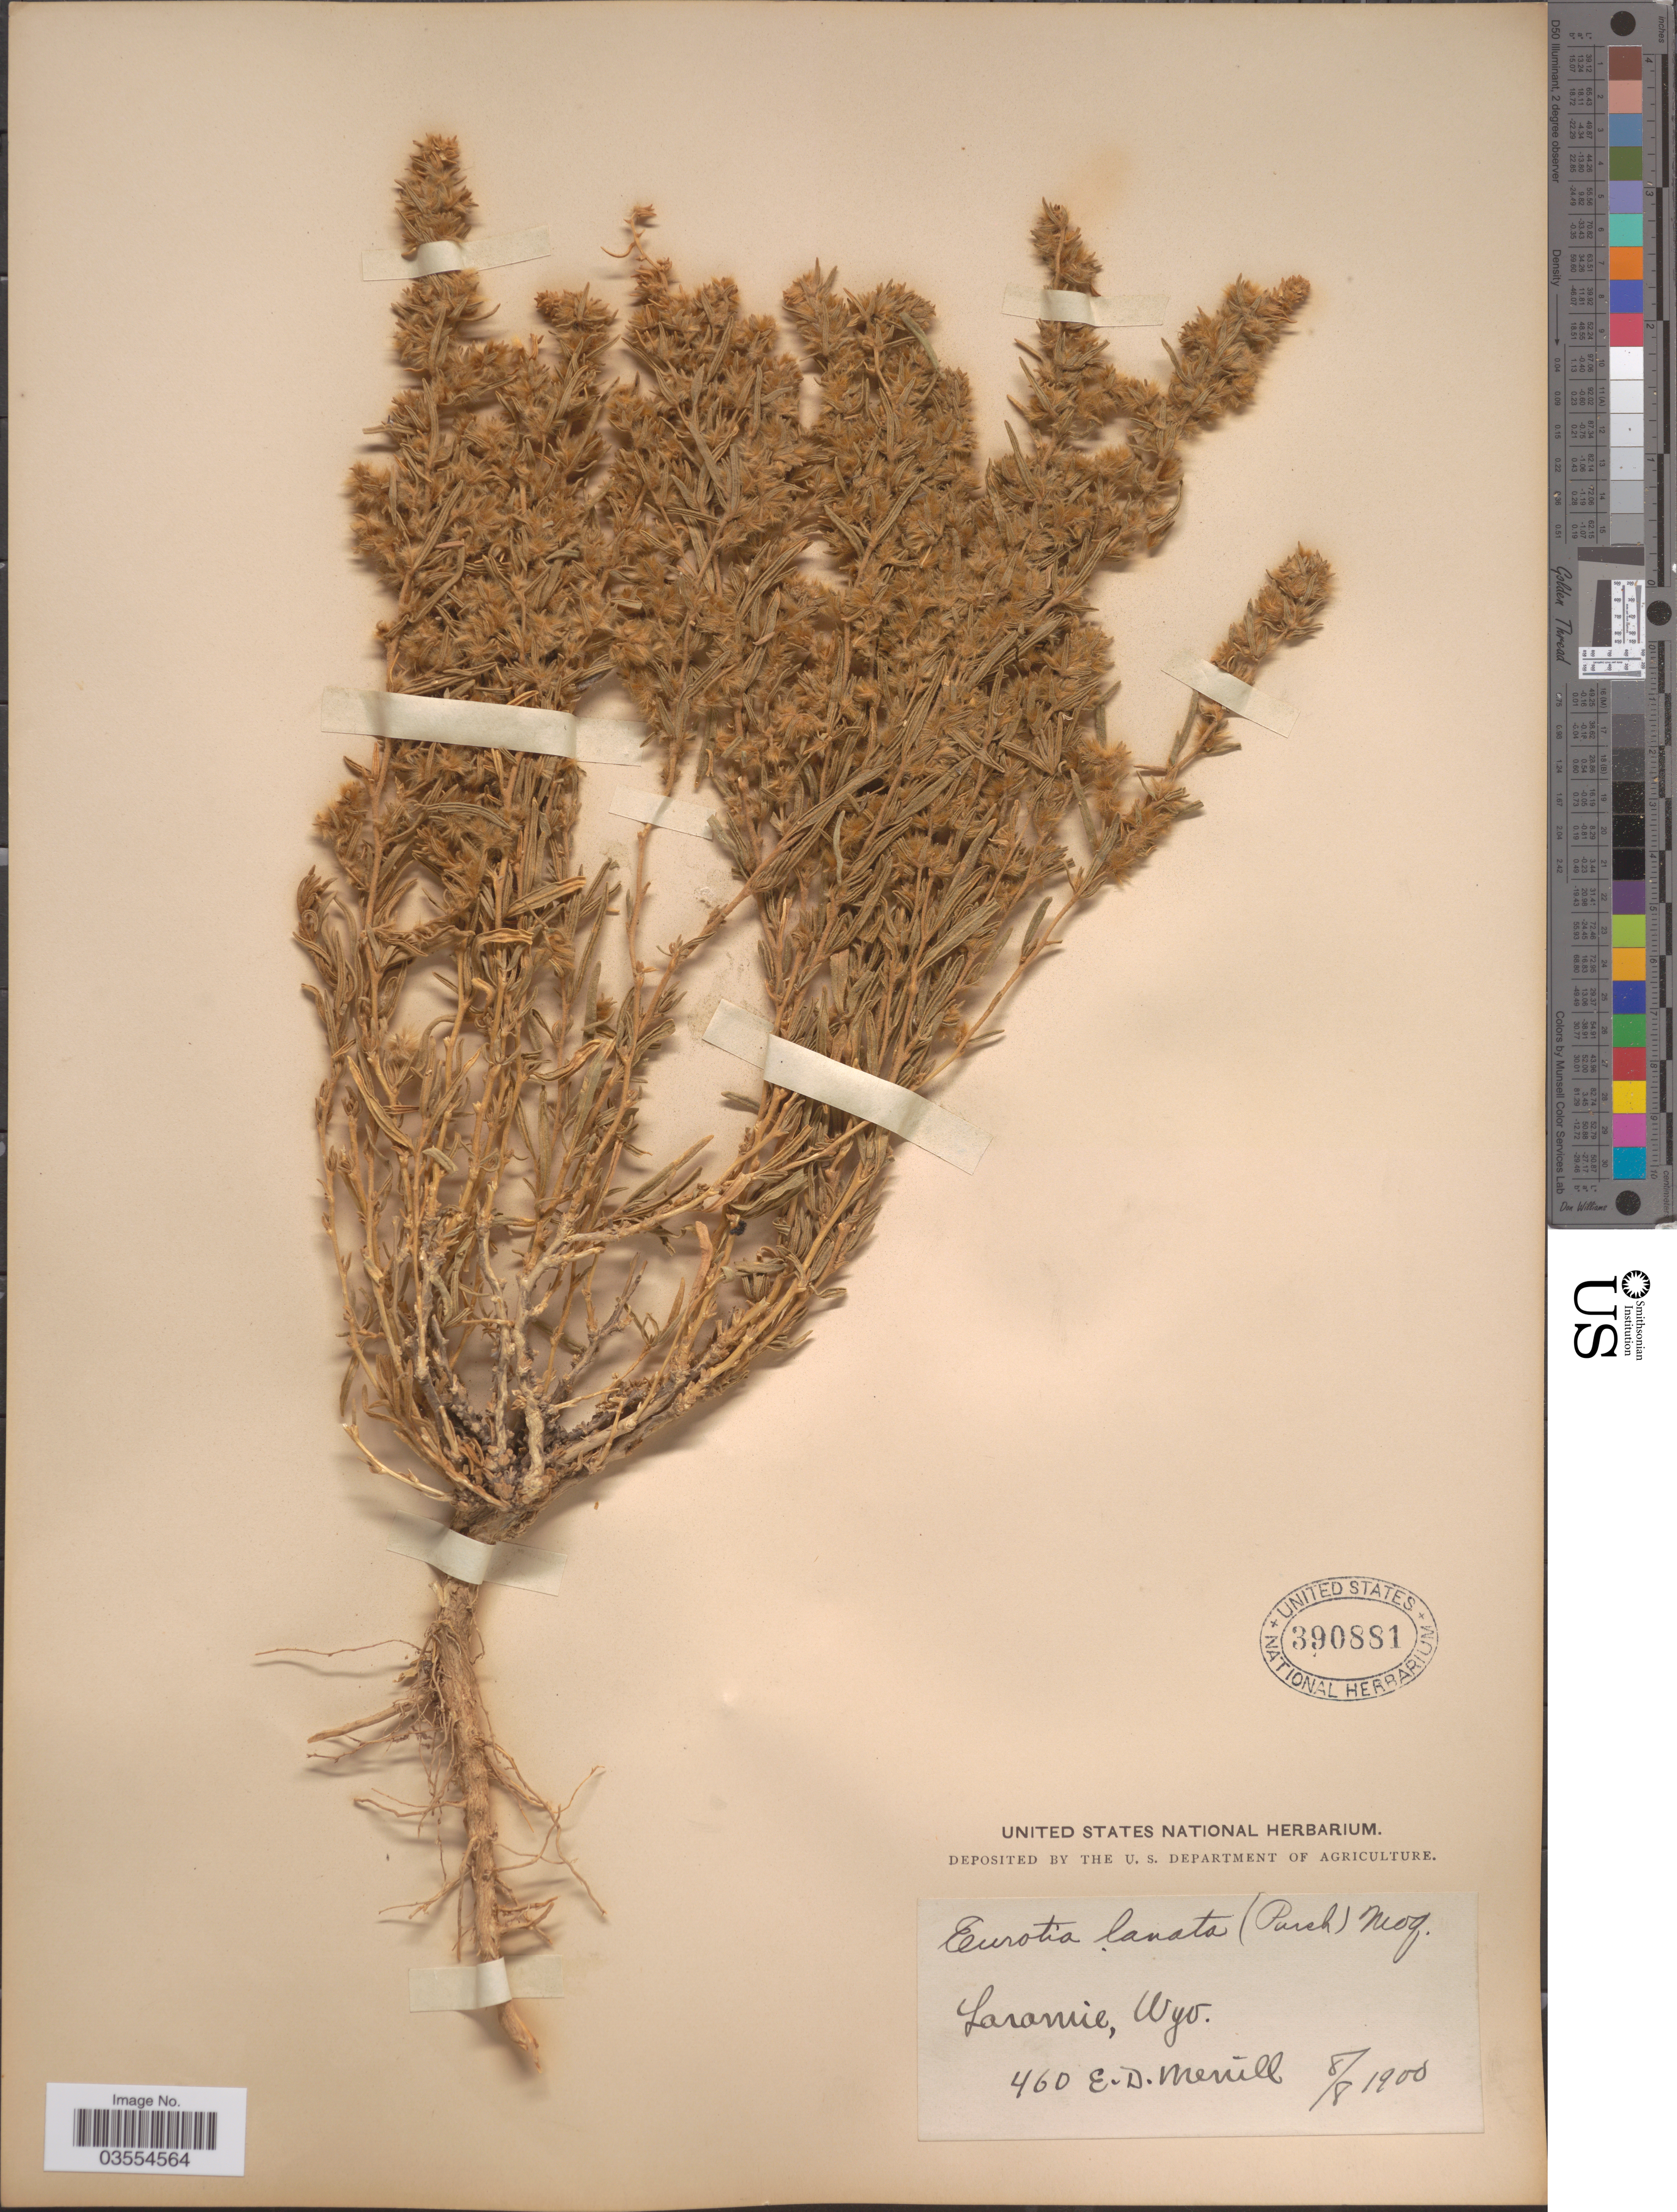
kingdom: Plantae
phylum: Tracheophyta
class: Magnoliopsida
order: Caryophyllales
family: Amaranthaceae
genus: Krascheninnikovia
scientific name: Krascheninnikovia lanata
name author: (Pursh) A. Meeuse & A.Smit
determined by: U.S. National Herbarium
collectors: E. D. Merrill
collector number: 460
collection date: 1900-08-08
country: United States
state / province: Wyoming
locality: Laramie.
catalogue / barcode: US 390881